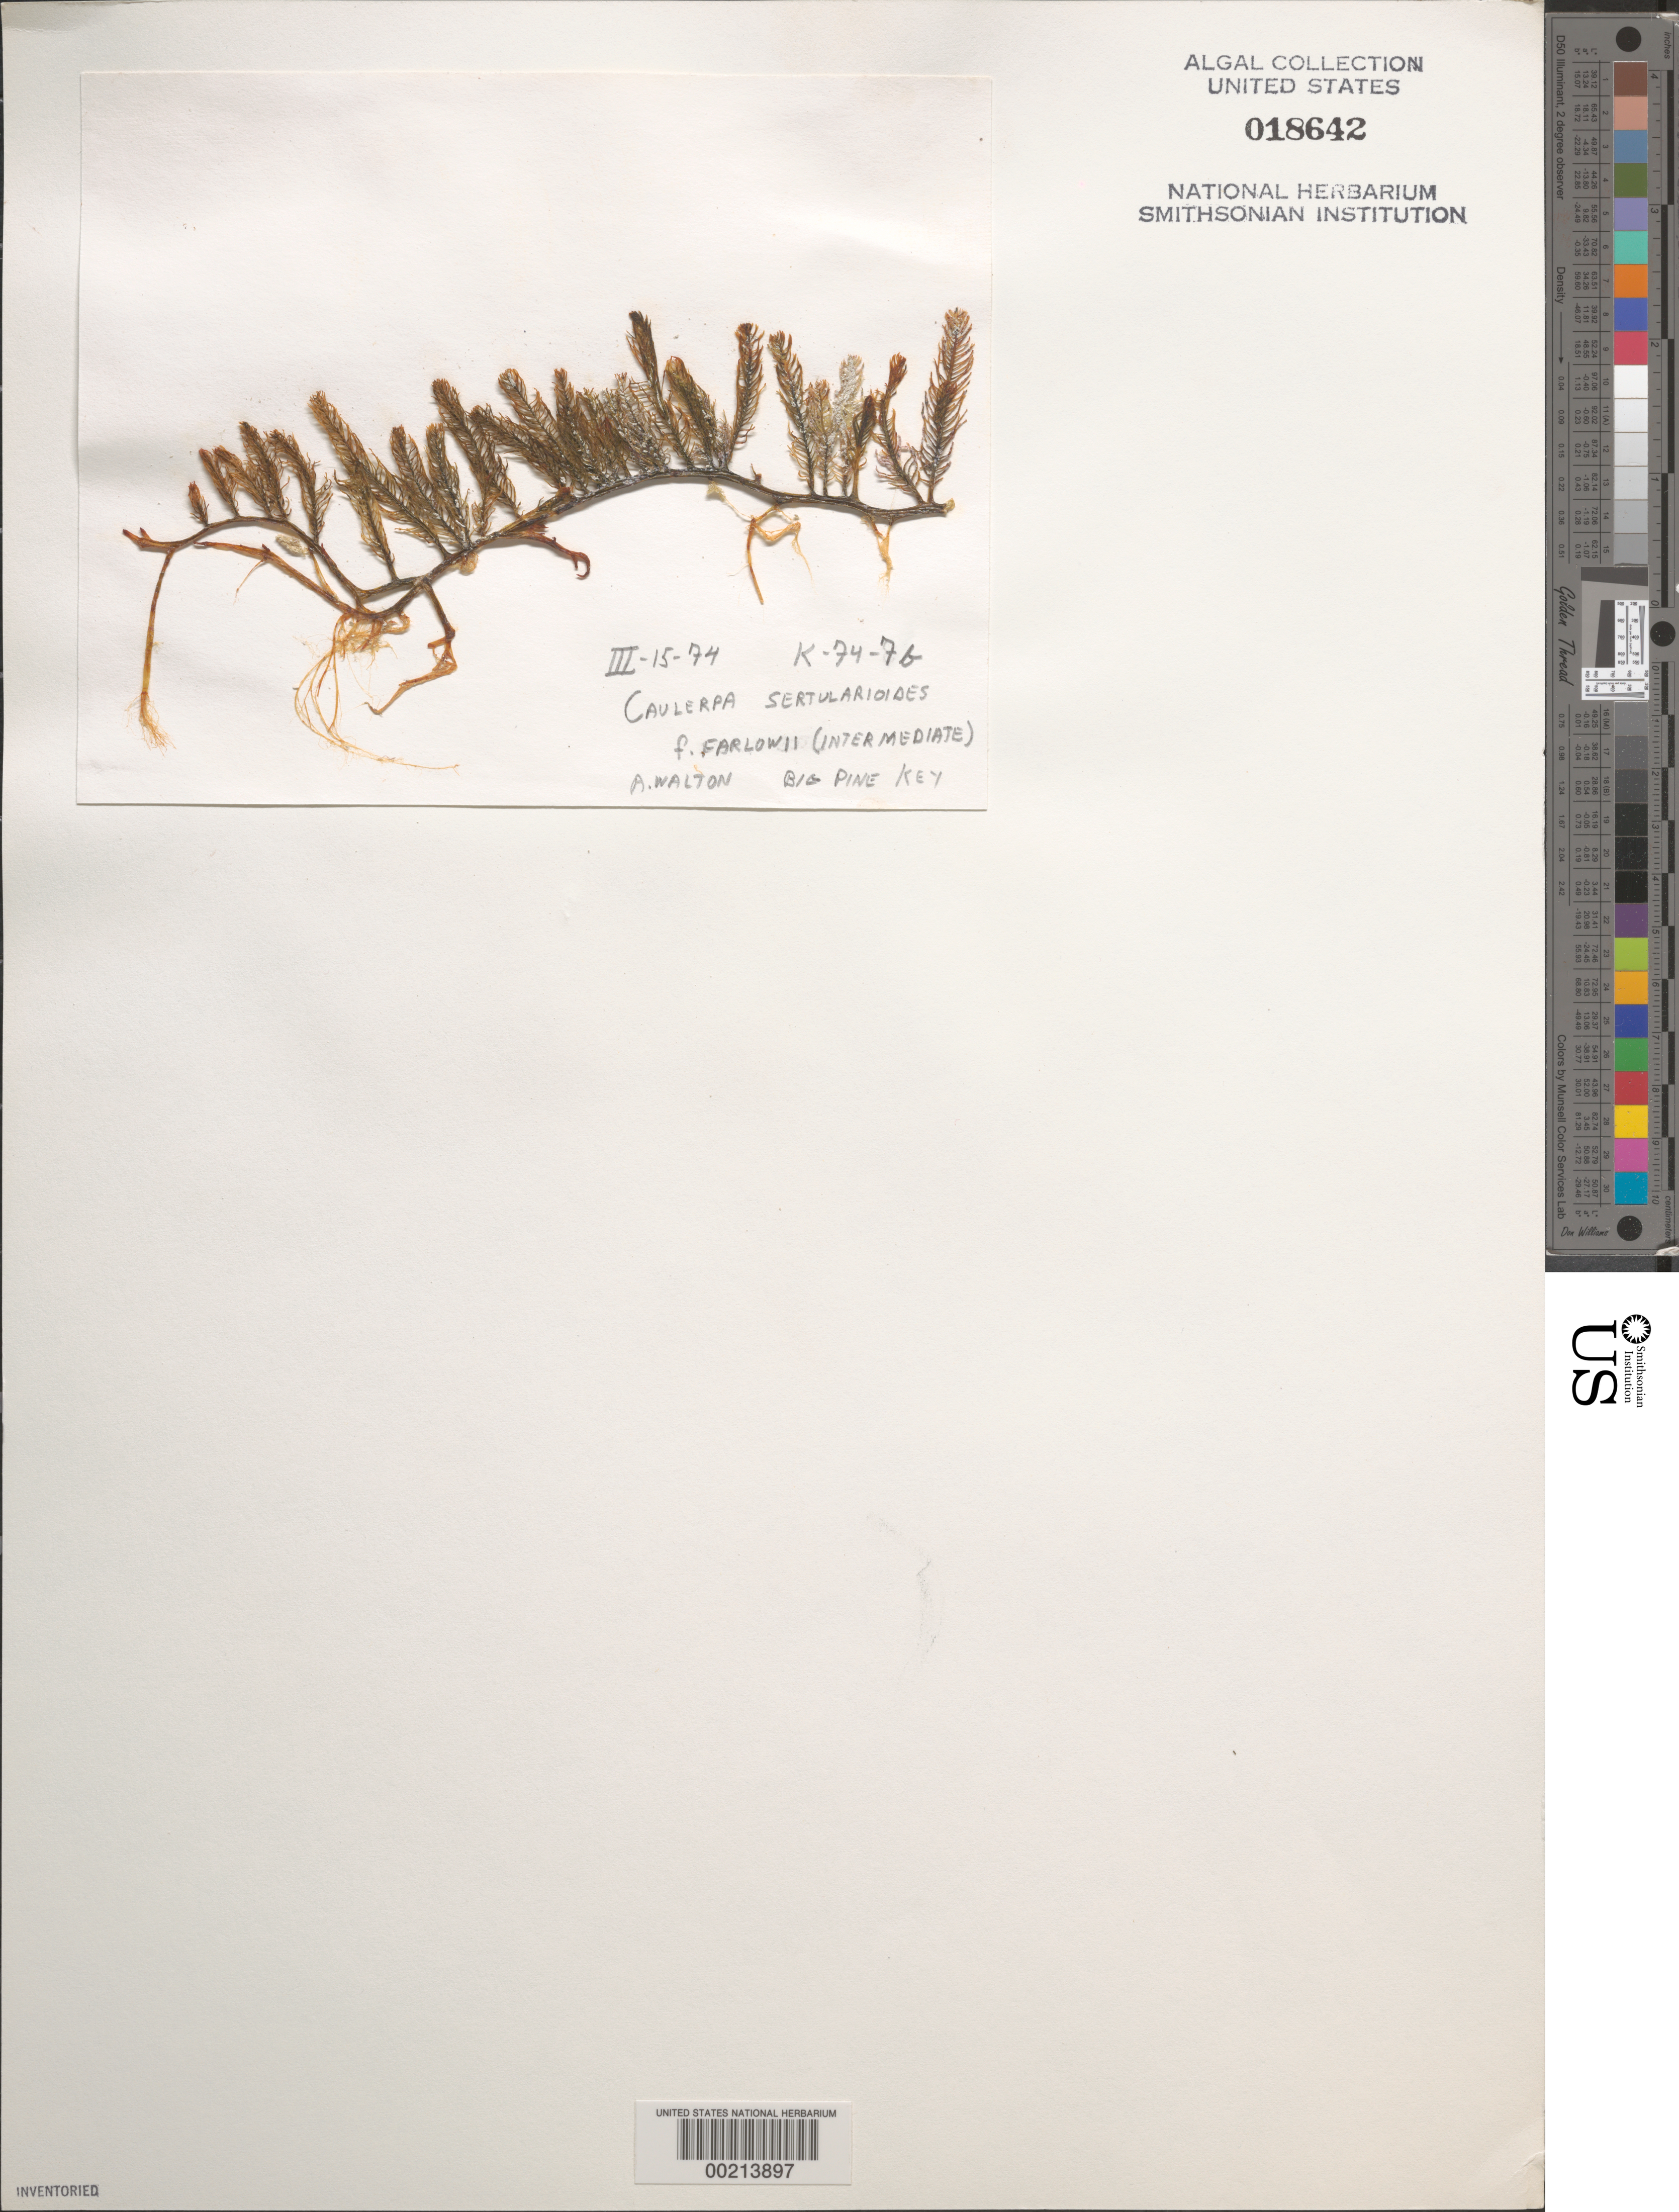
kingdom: Plantae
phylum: Chlorophyta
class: Ulvophyceae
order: Bryopsidales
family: Caulerpaceae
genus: Caulerpa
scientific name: Caulerpa sertularioides f. farlowii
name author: (Weber Bosse) Børgesen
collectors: A. Walton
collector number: K-74-7b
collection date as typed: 15 Mar 1974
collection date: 1974-03-15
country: United States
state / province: Florida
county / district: Monroe County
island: Big Pine Key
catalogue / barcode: US 18642